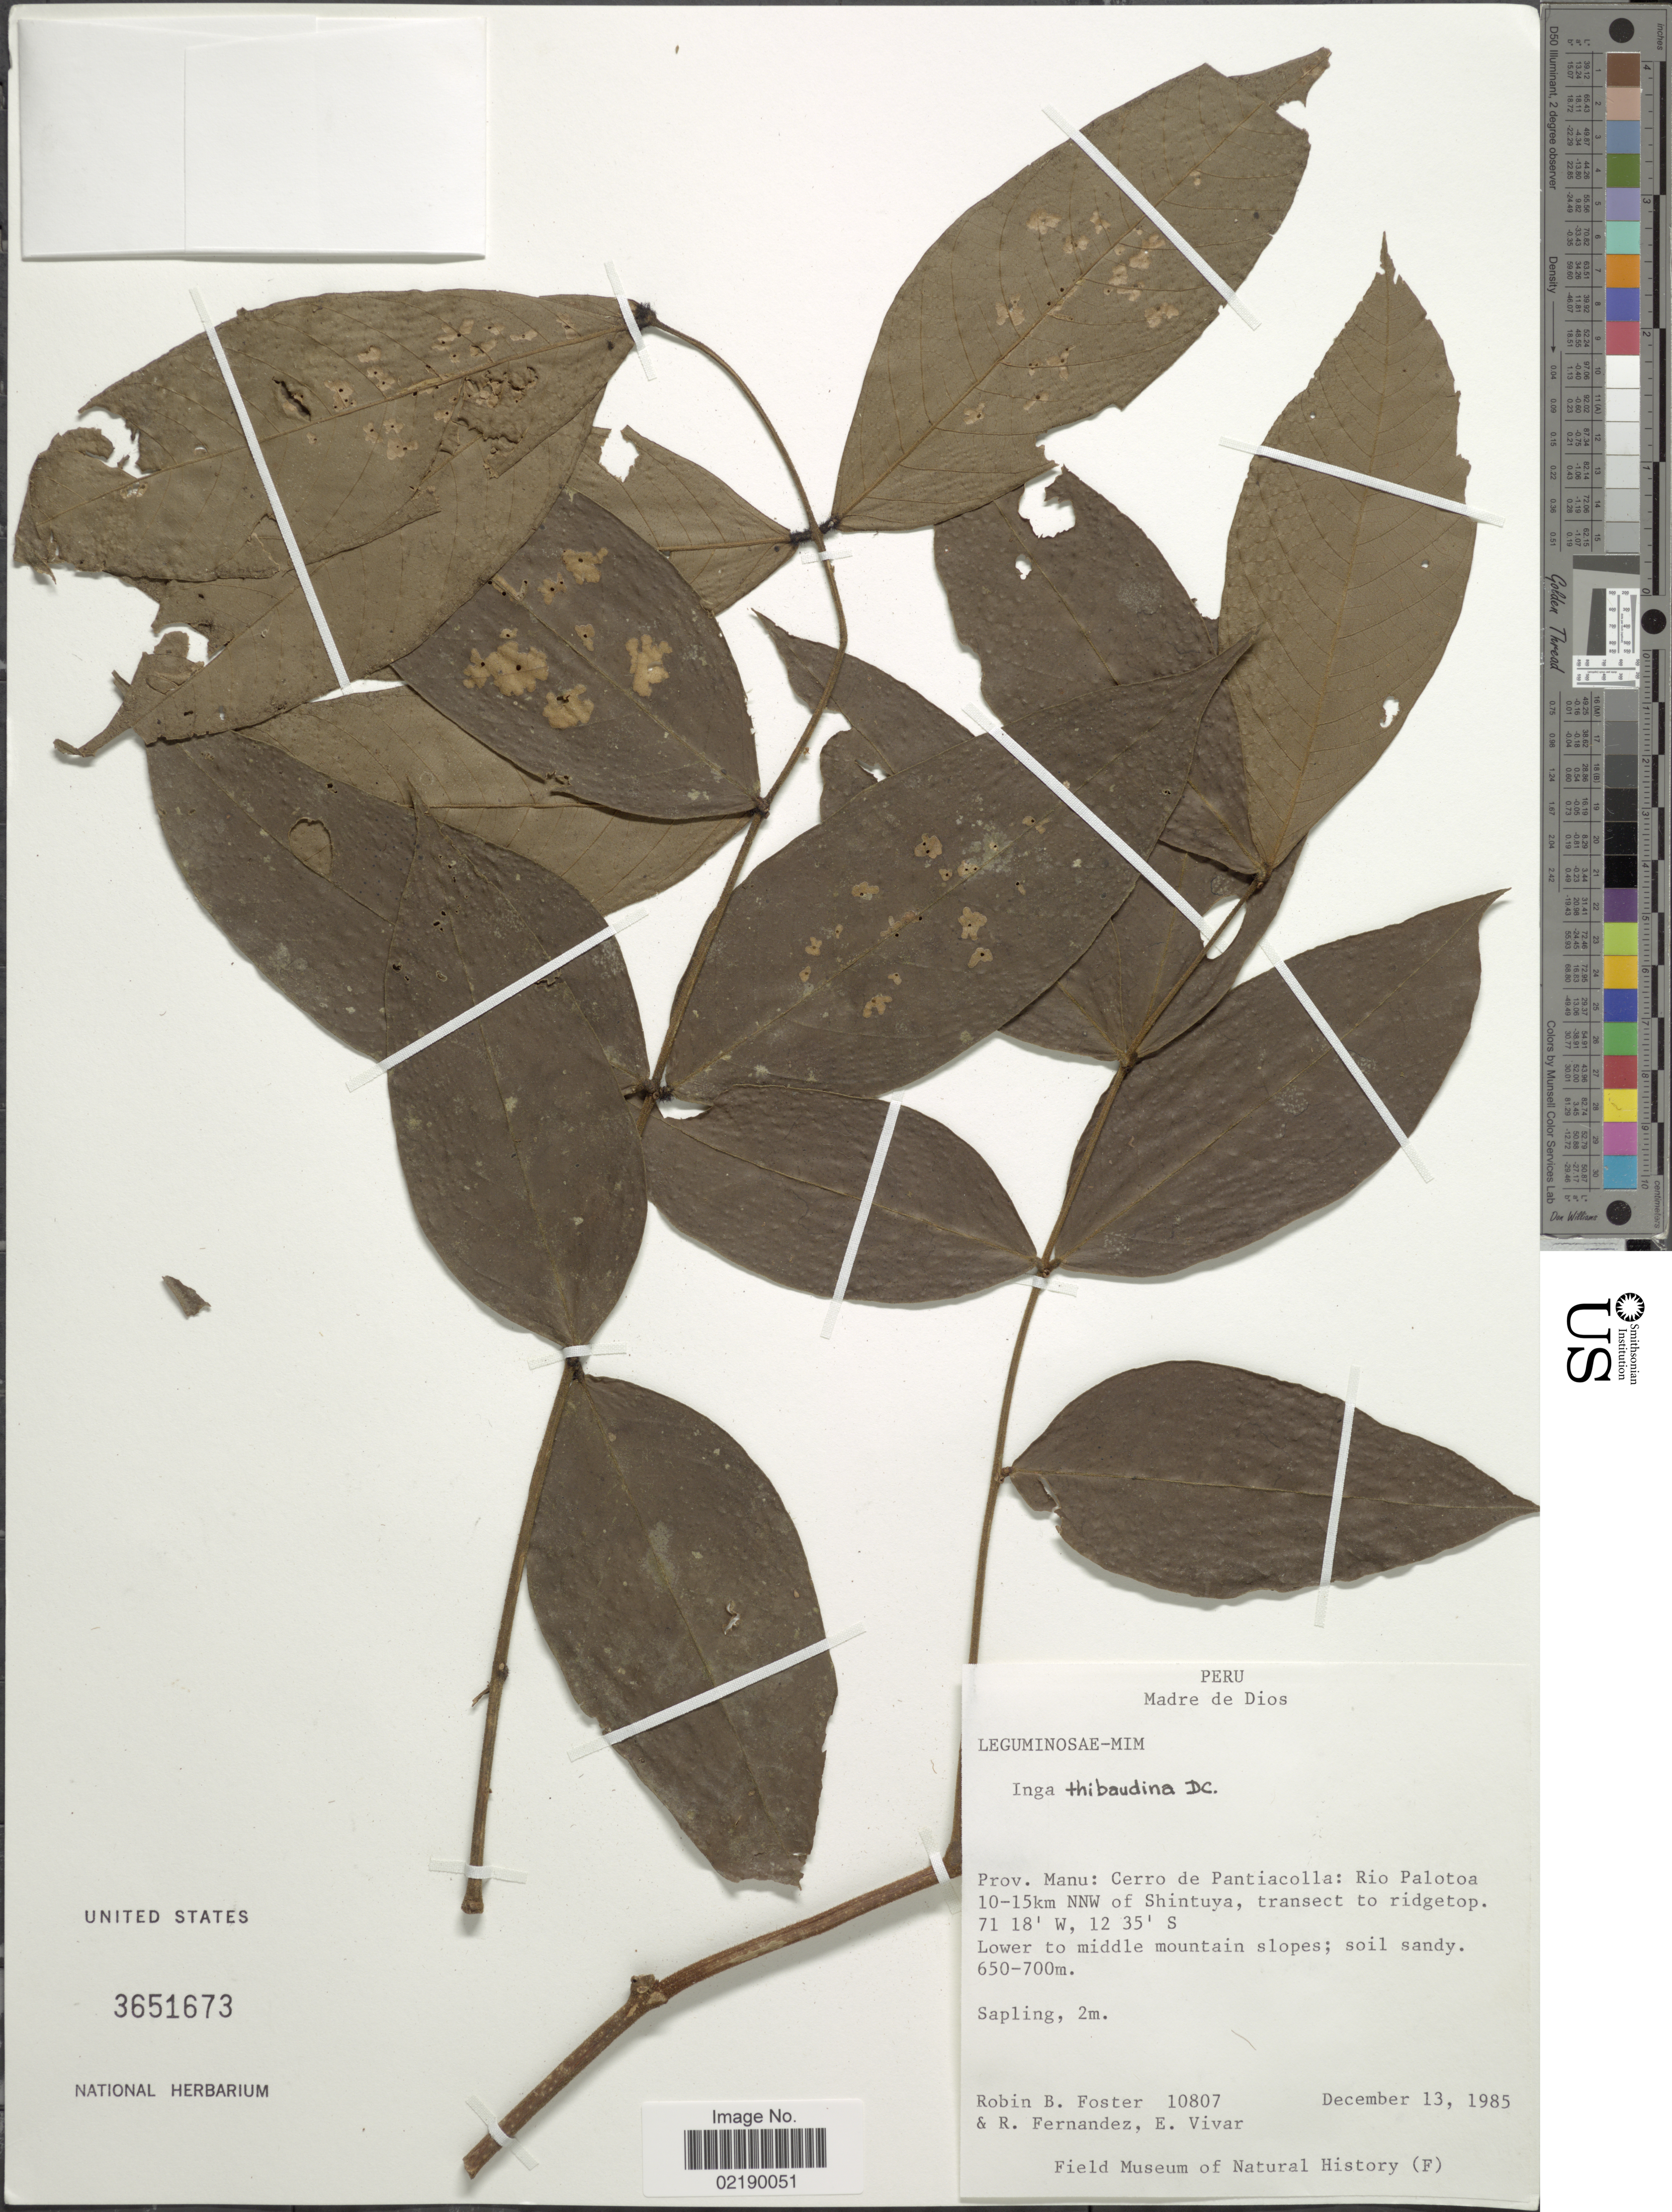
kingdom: Plantae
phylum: Tracheophyta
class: Magnoliopsida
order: Fabales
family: Fabaceae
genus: Inga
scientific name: Inga thibaudiana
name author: DC.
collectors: R. B. Foster, R. Fernandez & E. Vivar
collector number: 10807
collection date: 1985-12-13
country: Peru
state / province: Madre de Dios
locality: Prov. Manu: Cerro de Pantiacolla: Rio Palotoa 10-15 km NNW of Shintuya, transect to ridgetop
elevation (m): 650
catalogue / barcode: US 3651673